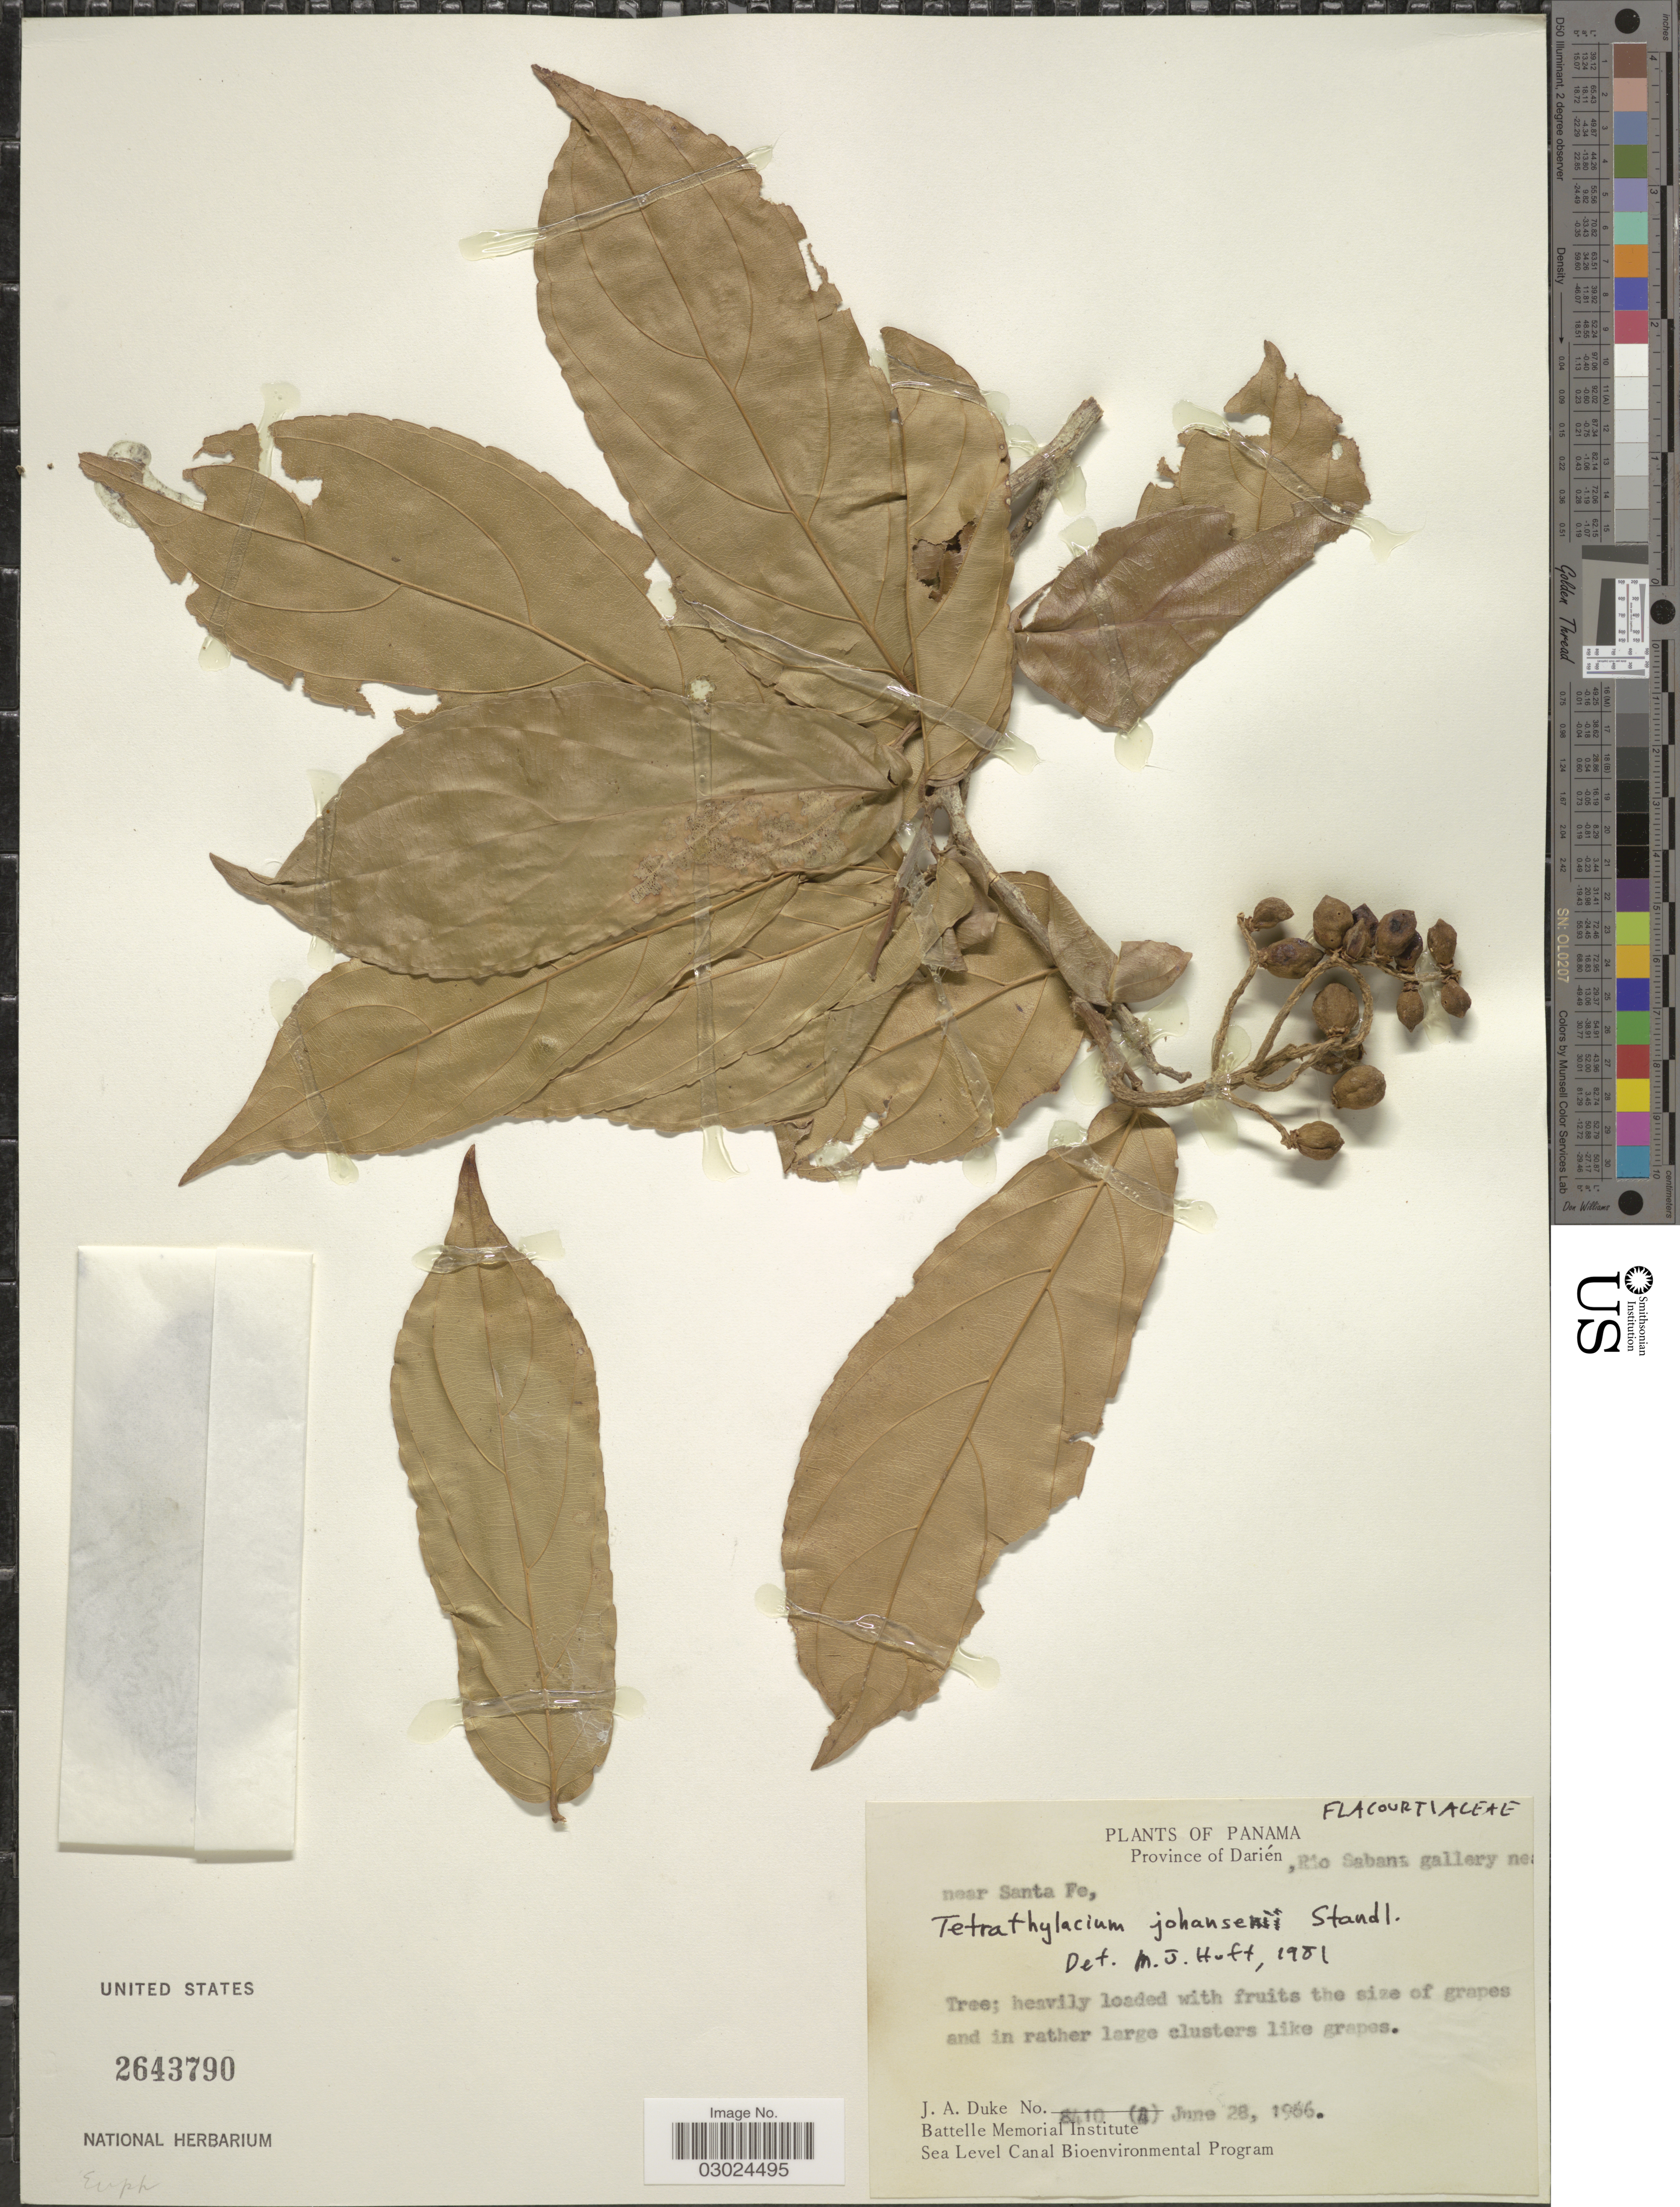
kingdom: Plantae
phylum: Tracheophyta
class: Magnoliopsida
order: Malpighiales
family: Salicaceae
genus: Tetrathylacium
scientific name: Tetrathylacium johansenii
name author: Standl.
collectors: J. A. Duke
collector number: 8410 (A)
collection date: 1966-06-28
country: Panama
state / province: Darién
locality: Rio Sabana gallery near Santa Fe.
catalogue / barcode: US 2643790